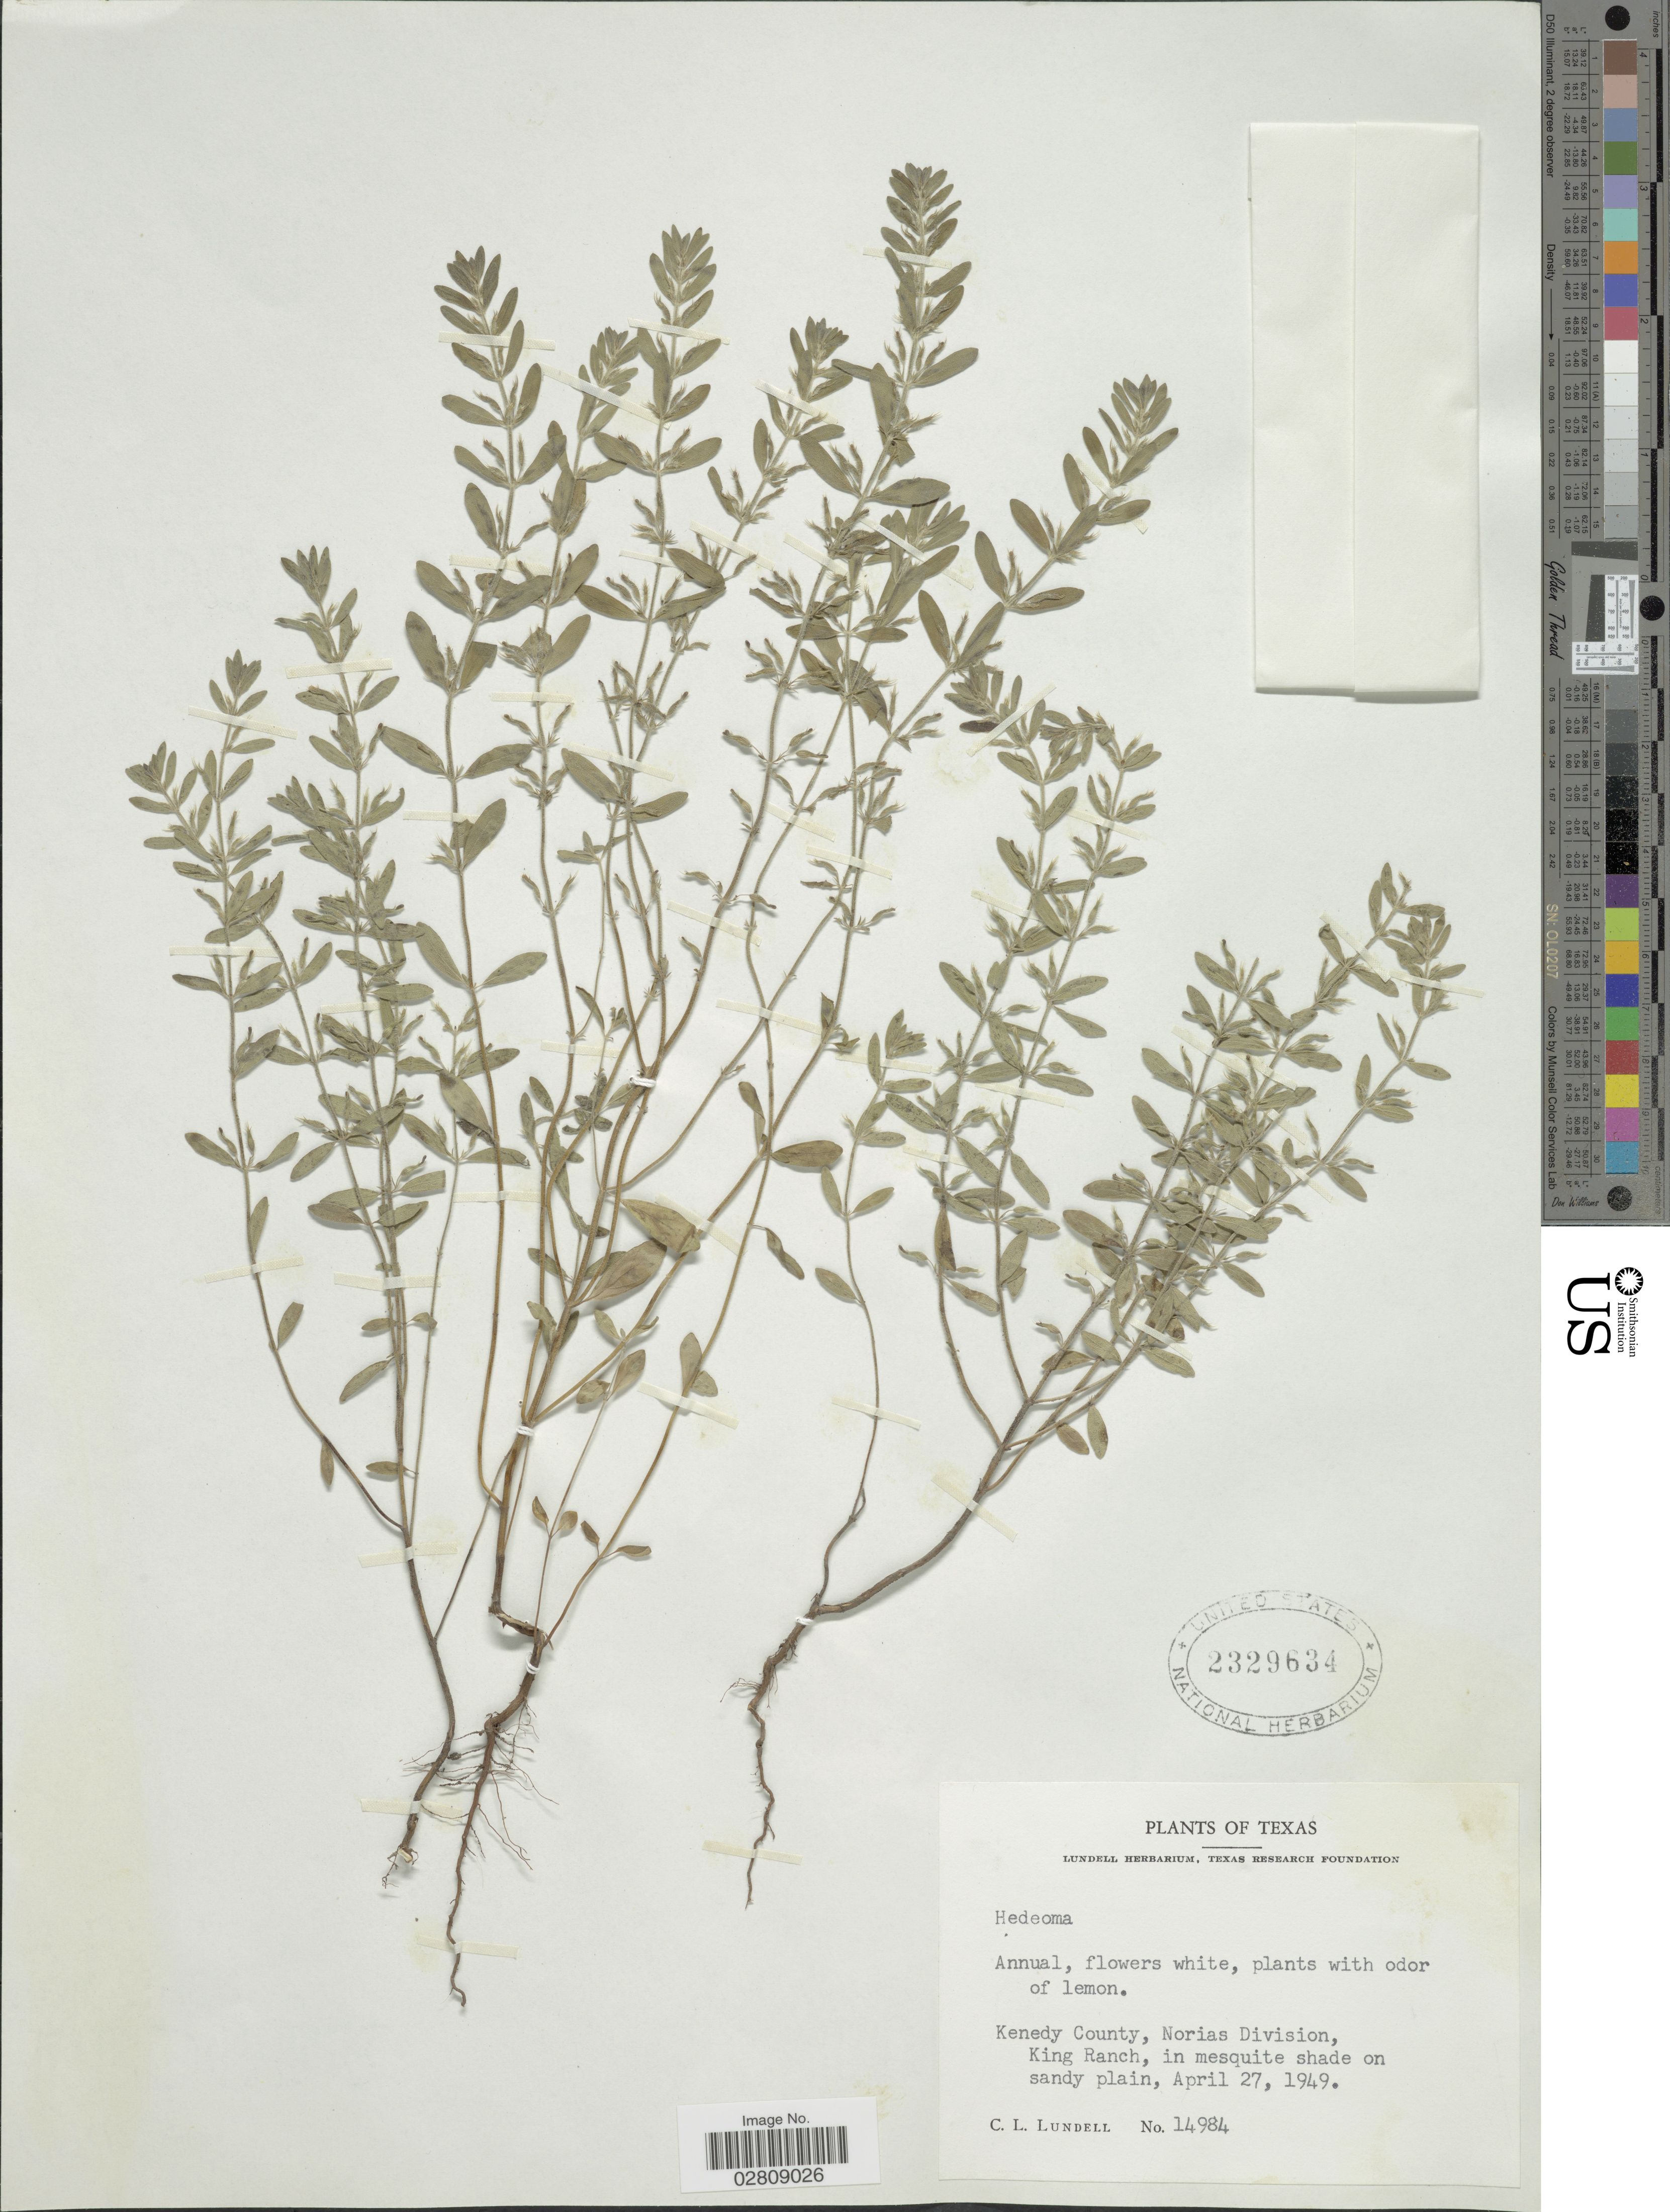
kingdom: Plantae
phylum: Tracheophyta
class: Magnoliopsida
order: Lamiales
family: Lamiaceae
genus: Hedeoma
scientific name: Hedeoma sp.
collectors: C. L. Lundell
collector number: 14984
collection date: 1949-04-27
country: United States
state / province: Texas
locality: Kenedy County, Norias Division, King Ranch.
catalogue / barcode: US 2329634